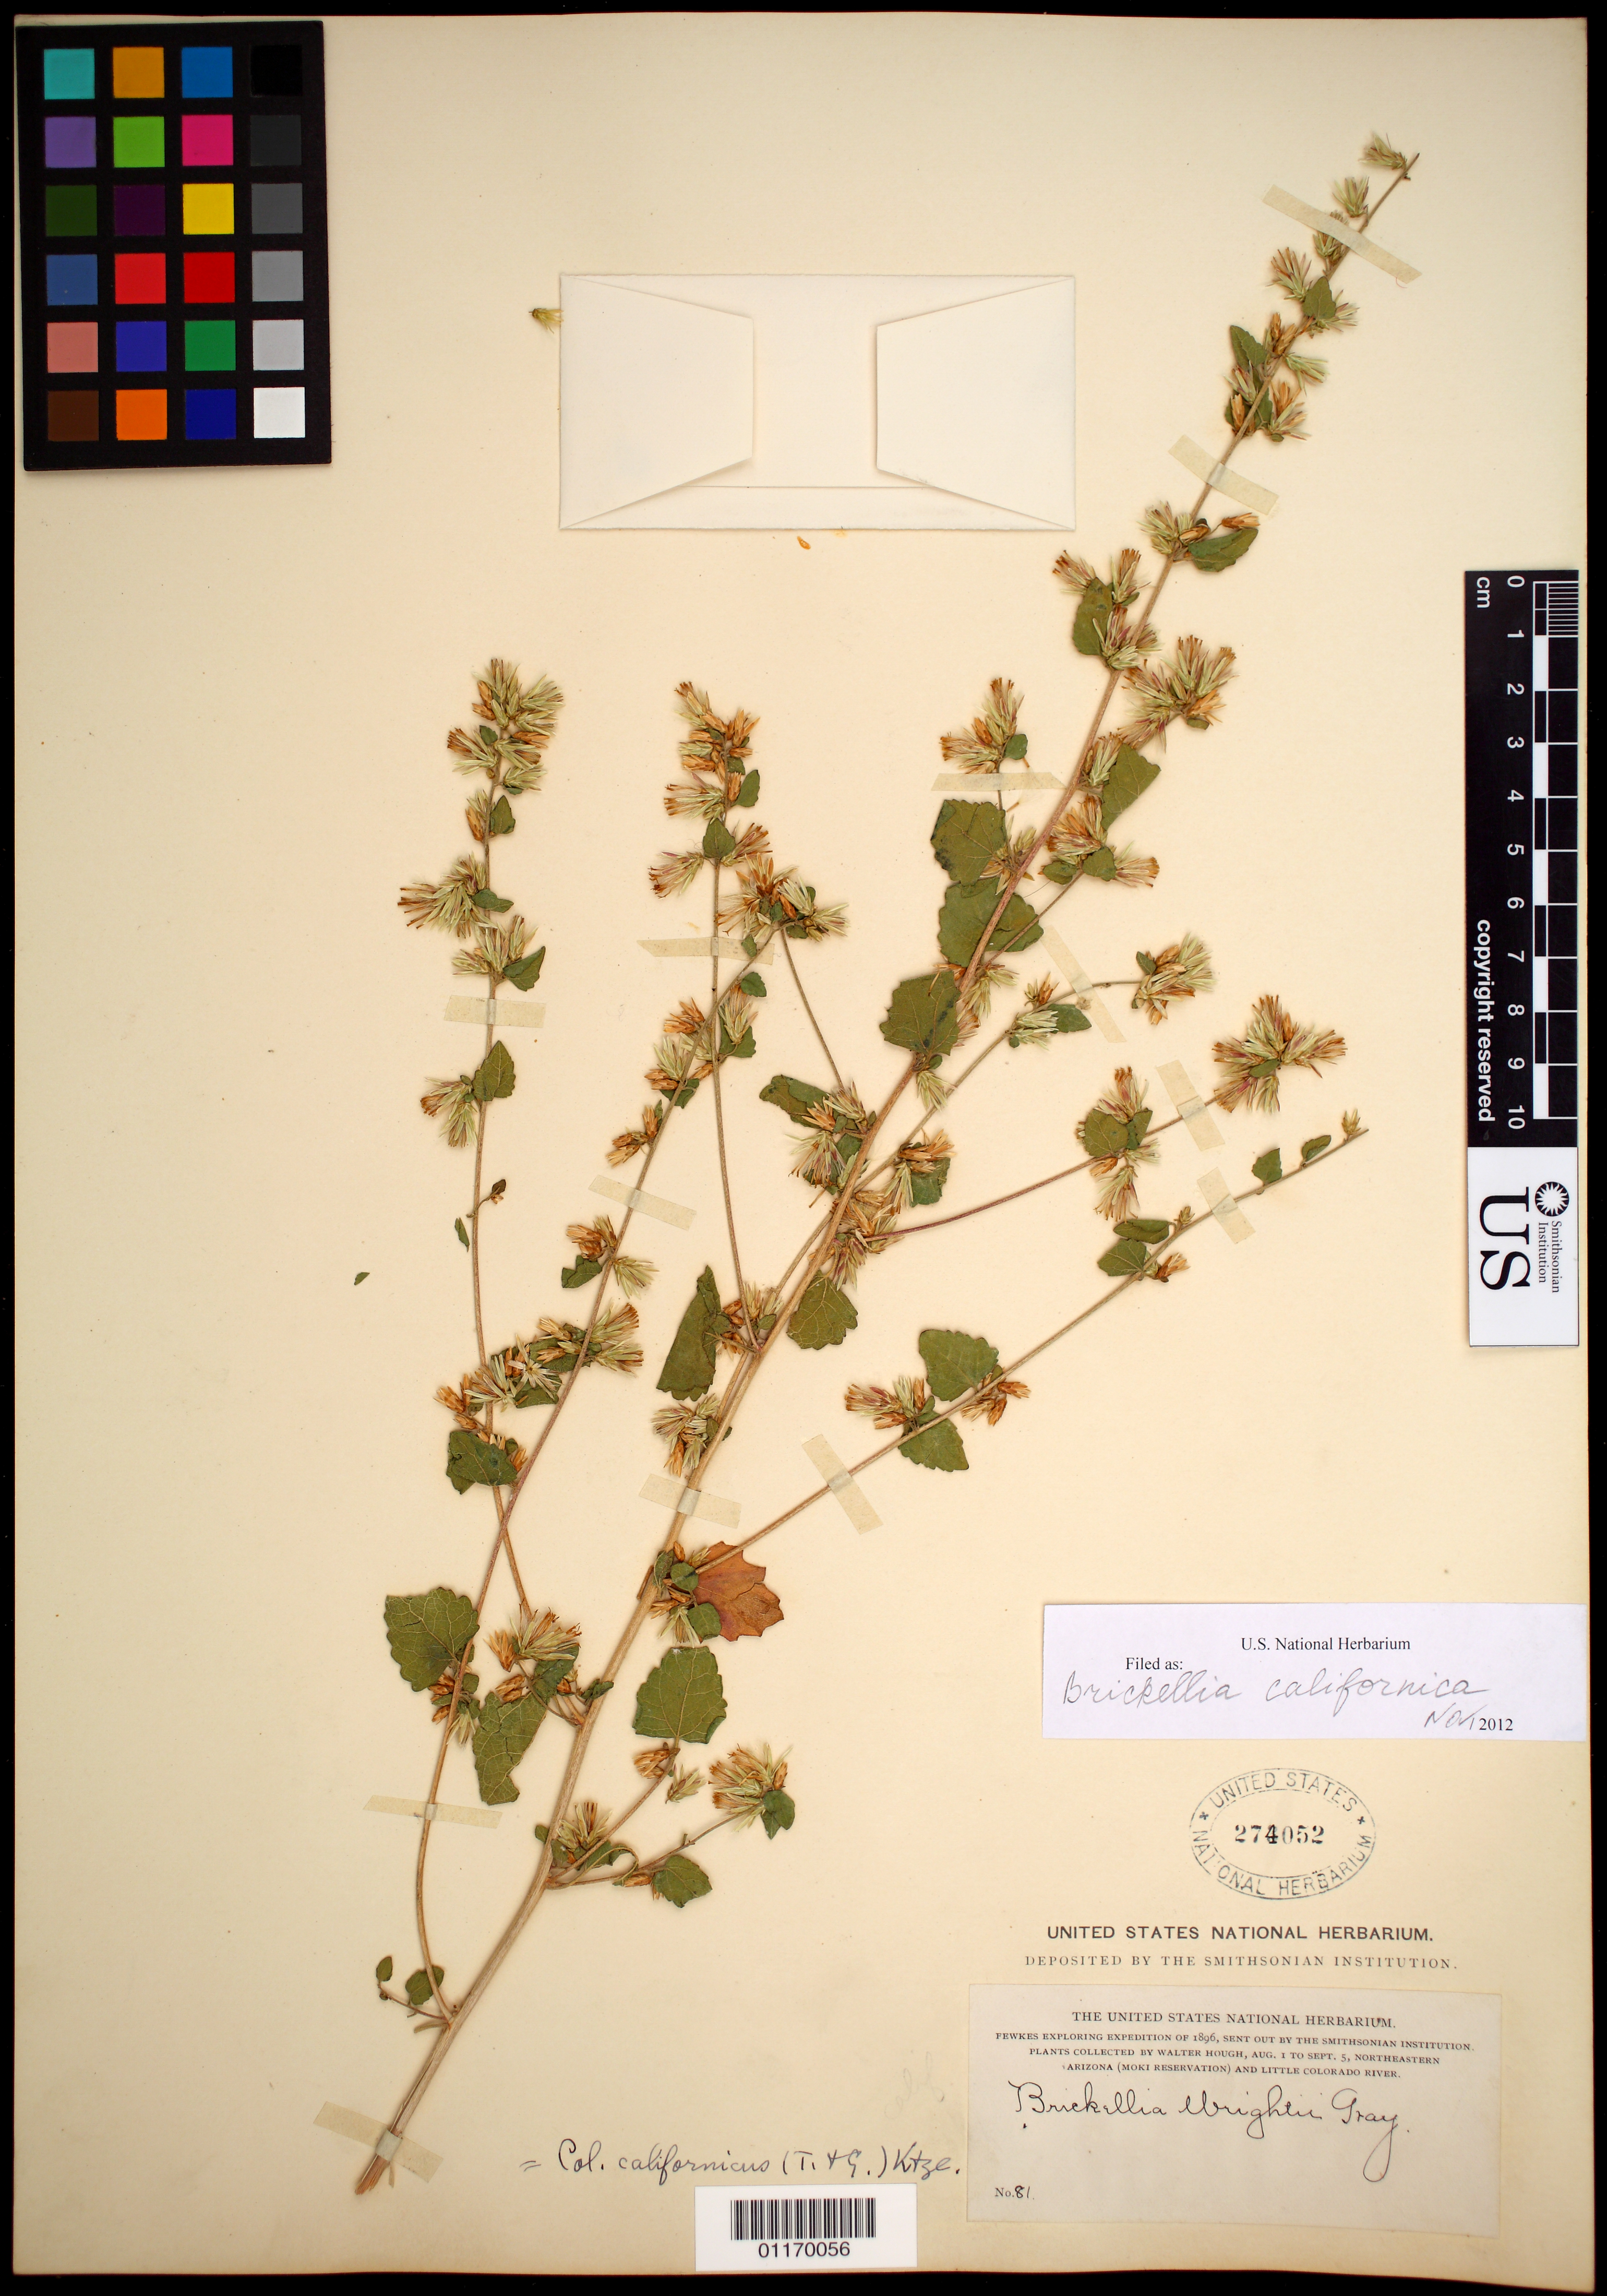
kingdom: Plantae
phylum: Tracheophyta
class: Magnoliopsida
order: Asterales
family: Asteraceae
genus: Brickellia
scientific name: Brickellia californica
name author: (Torr. & A. Gray) A. Gray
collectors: W. Hough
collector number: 81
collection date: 1897-08-01/1897-09-05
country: United States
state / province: Arizona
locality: Moki Reservation and Little Colorado River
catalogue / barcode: US 274052